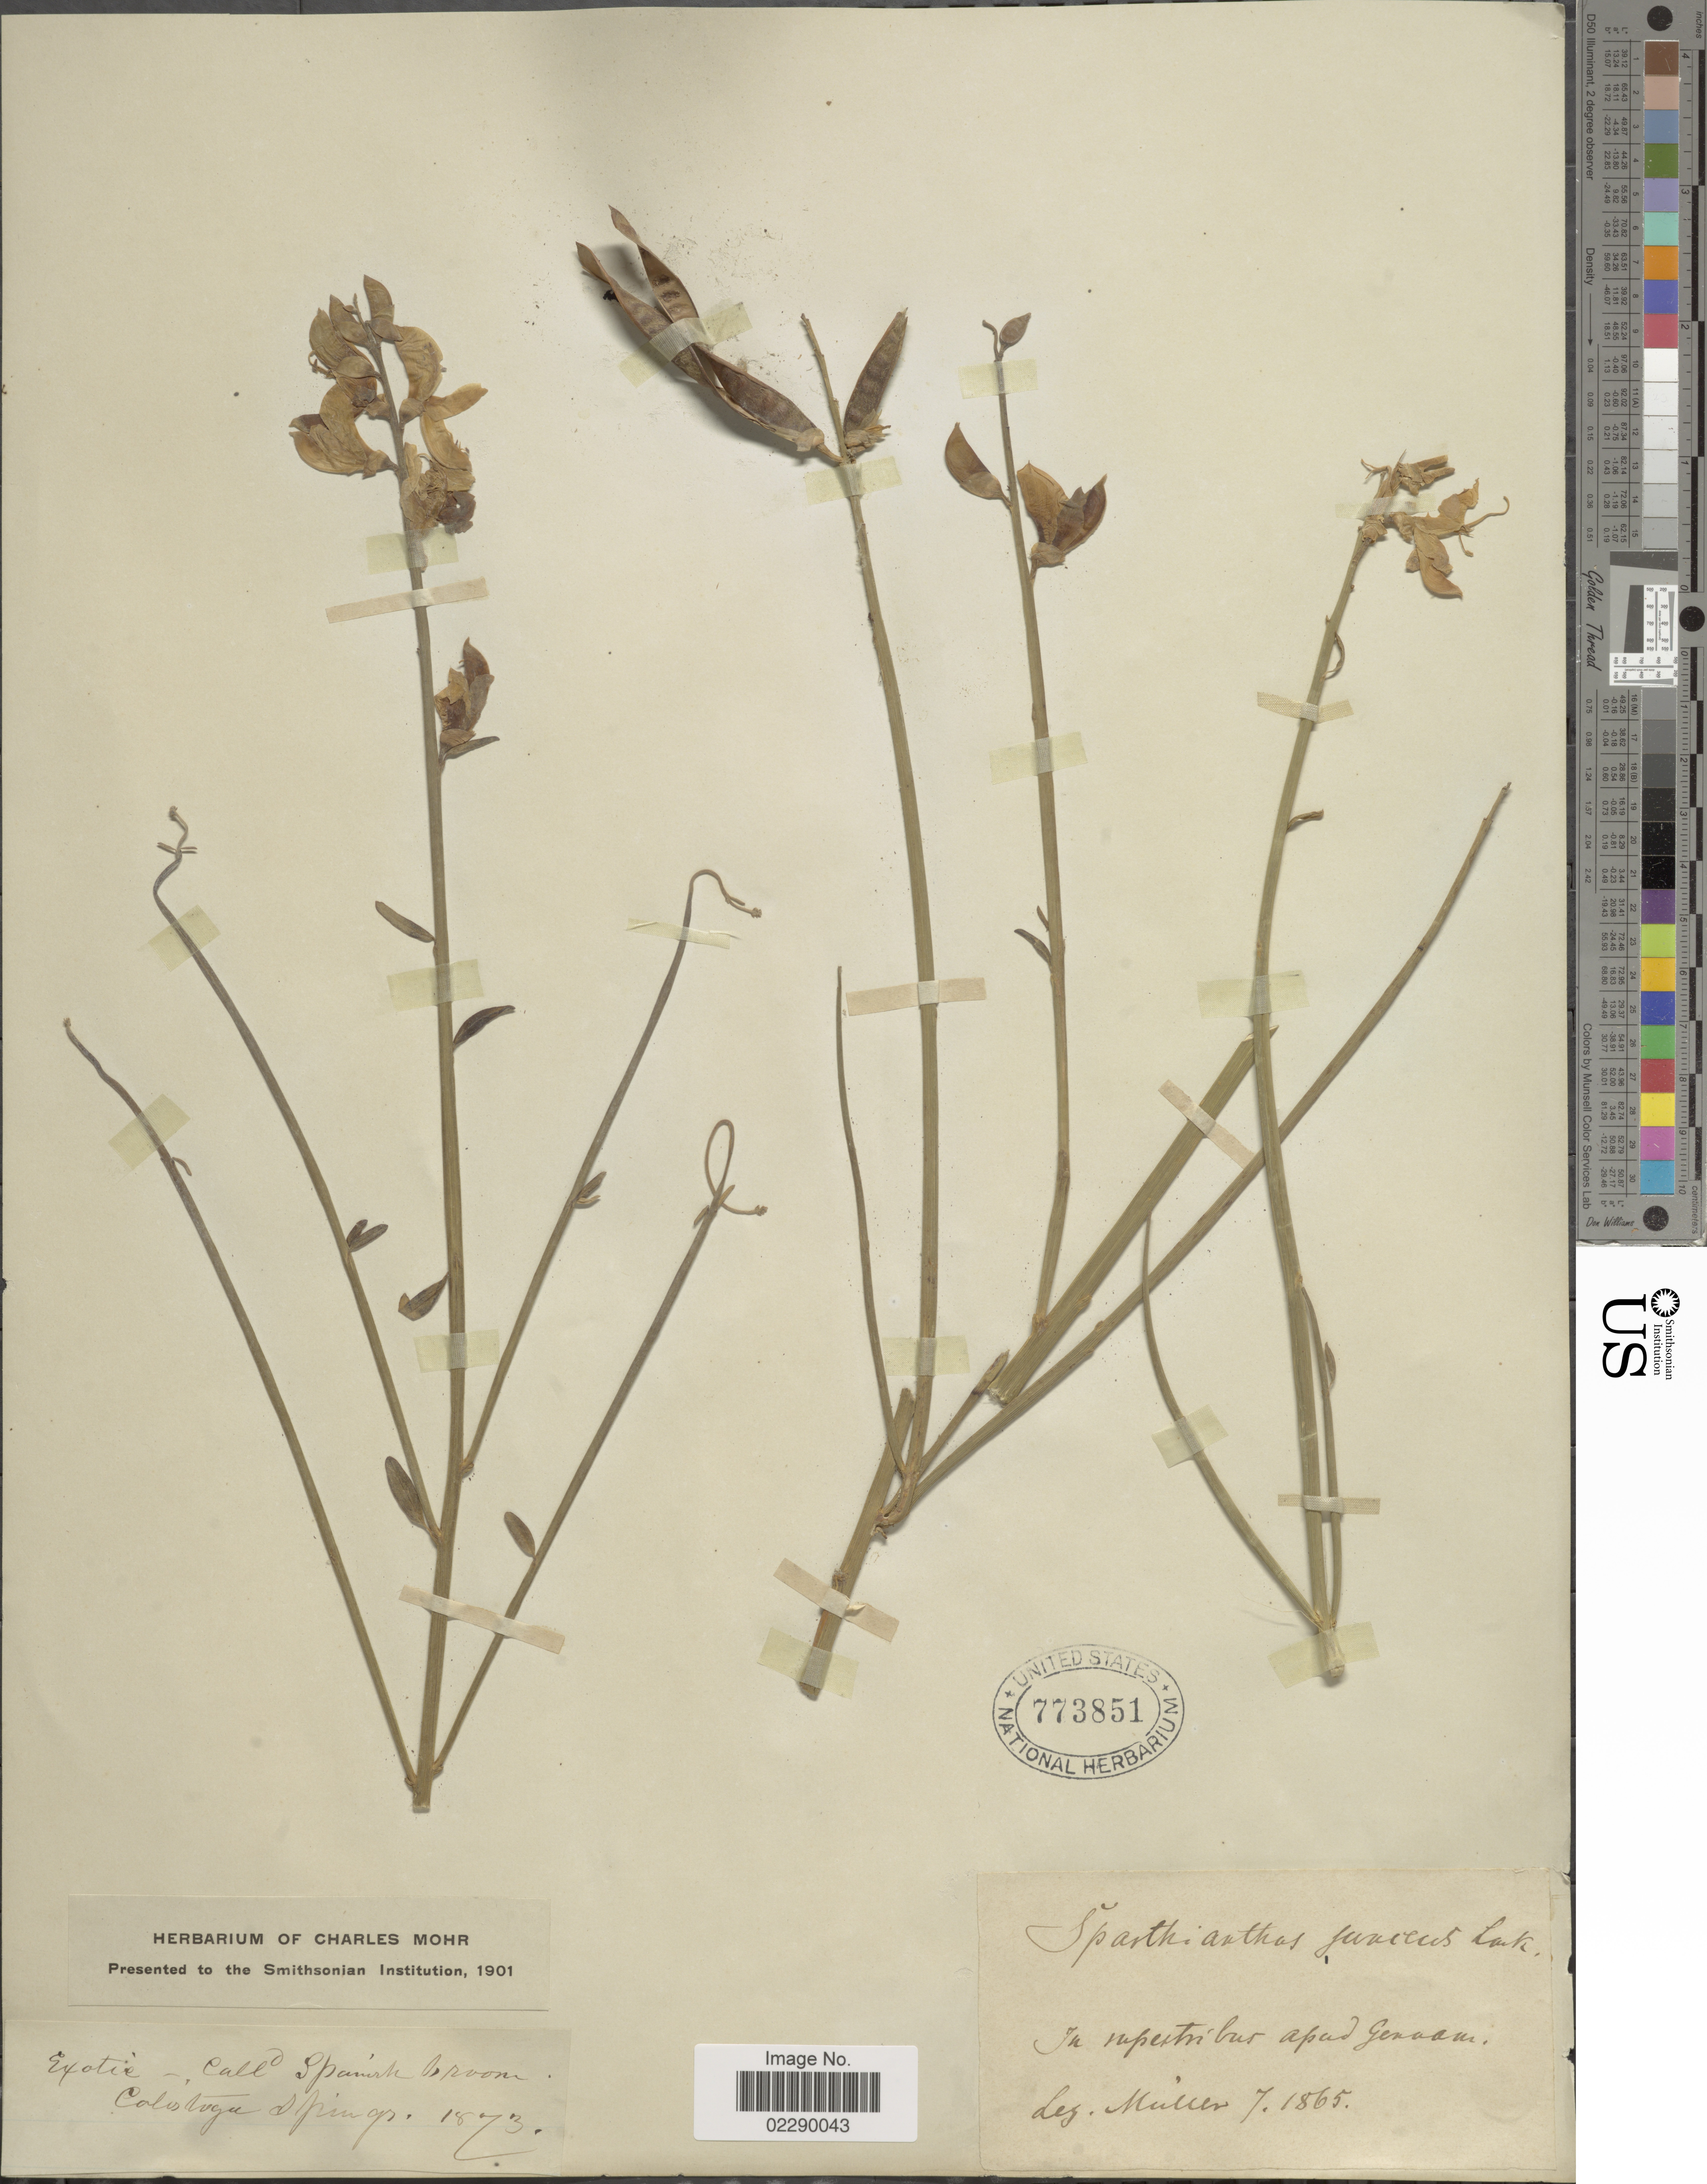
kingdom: Plantae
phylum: Tracheophyta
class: Magnoliopsida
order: Fabales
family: Fabaceae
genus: Spartium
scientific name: Spartium junceum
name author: L.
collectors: -- Müller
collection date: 1865-07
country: Italy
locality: In rupestribus apad Genuam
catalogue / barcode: US 773851